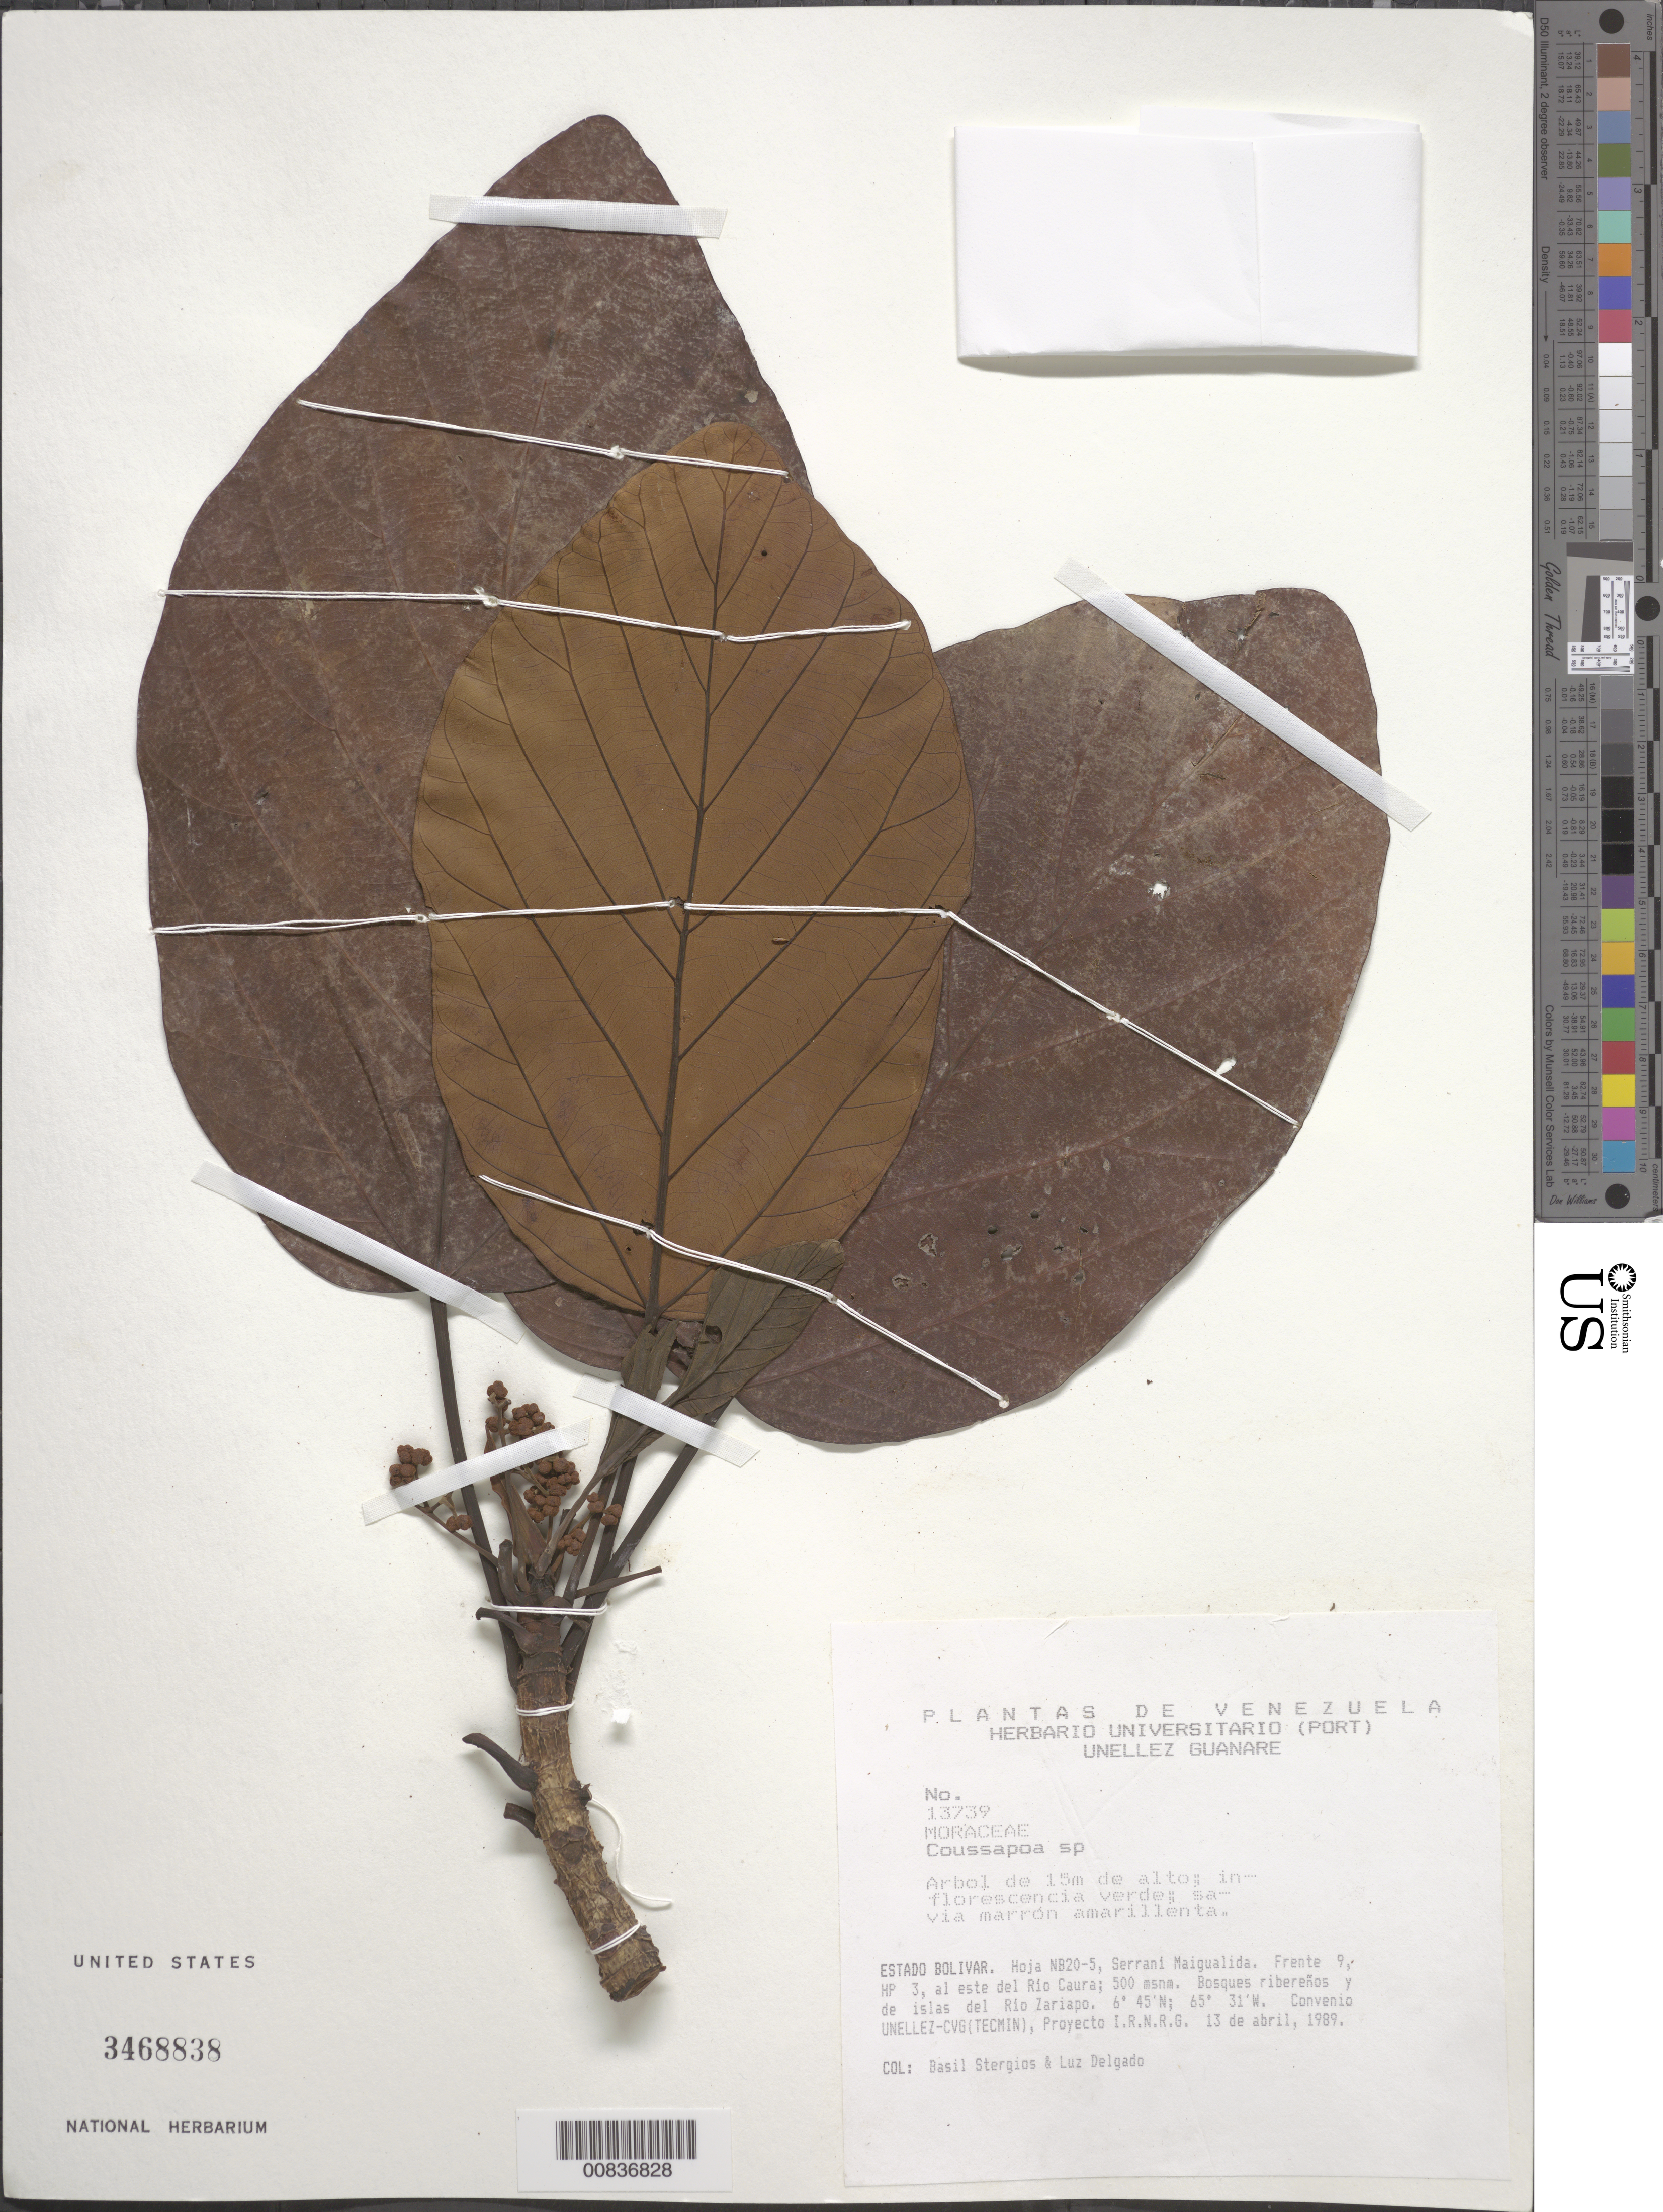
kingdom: Plantae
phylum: Tracheophyta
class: Magnoliopsida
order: Rosales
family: Urticaceae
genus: Coussapoa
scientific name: Coussapoa sp.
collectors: B. G. Stergios & L. Delgado V.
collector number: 13739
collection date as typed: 13-Apr-89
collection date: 1989-04-13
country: Venezuela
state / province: Bolívar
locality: Serrania Maigualida, E del río Caura, cerca de las riberas del río Zariapo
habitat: Bosques ribereños y de islas del río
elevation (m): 500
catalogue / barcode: US 3468838